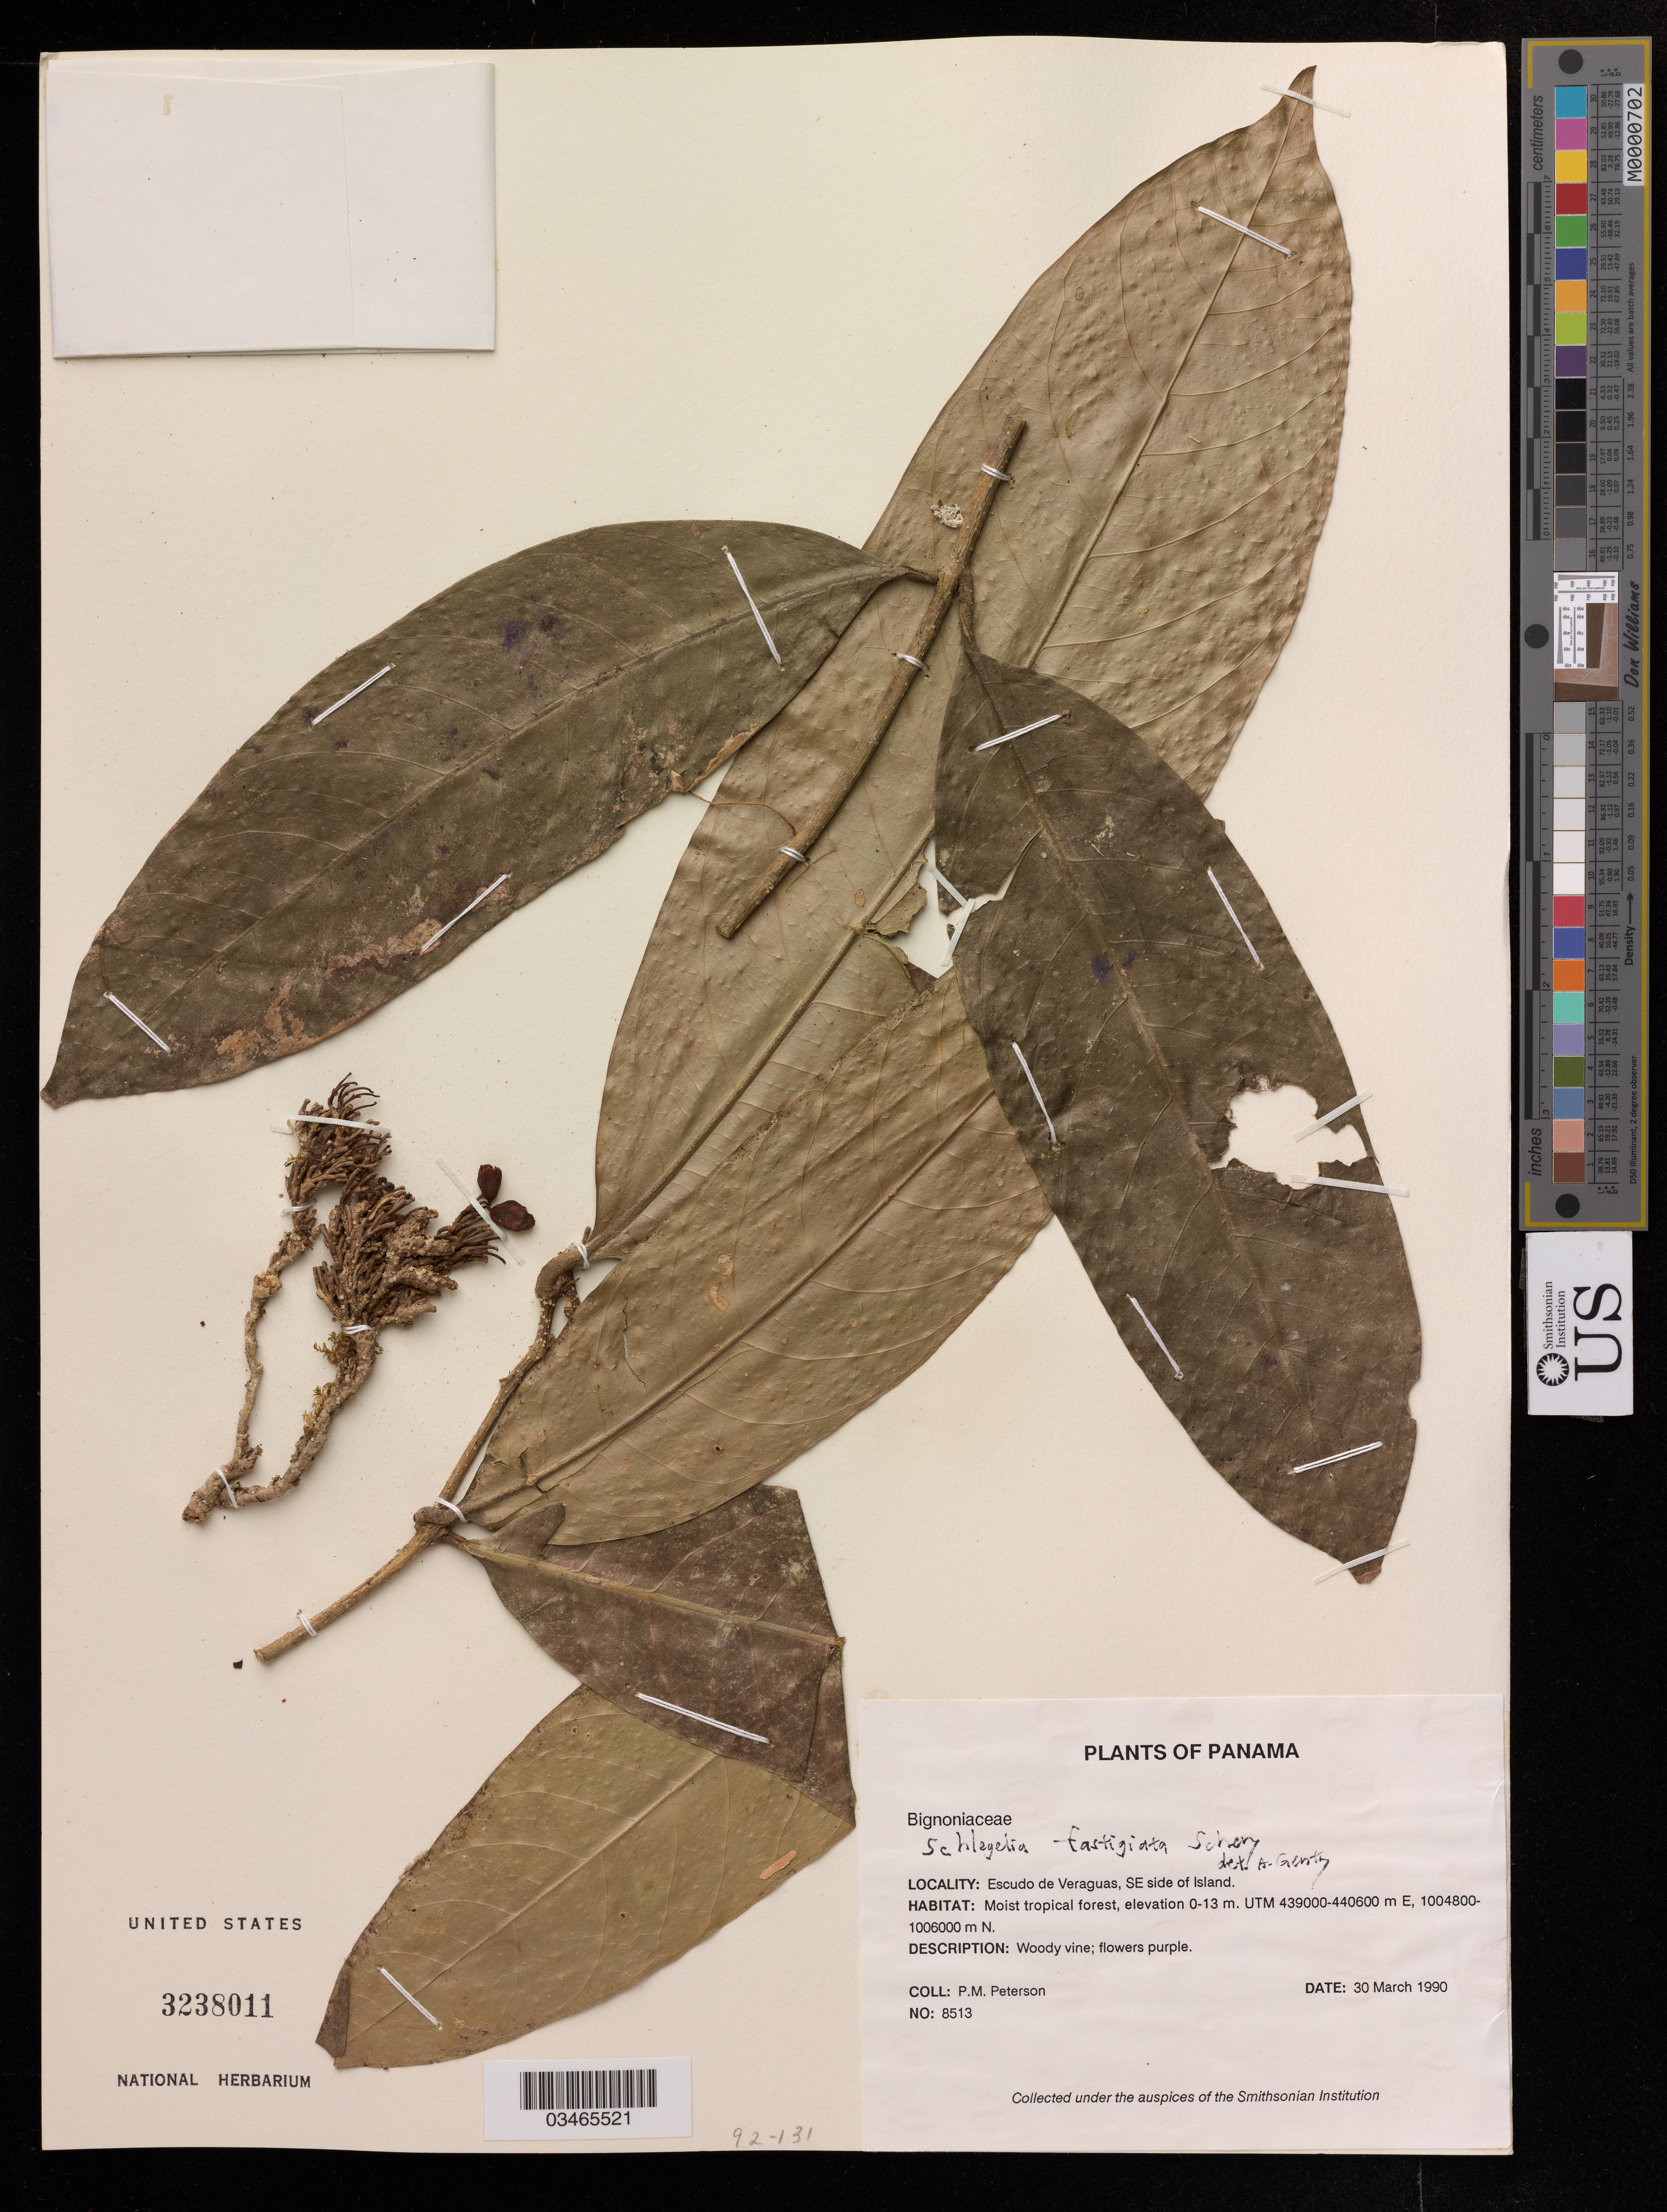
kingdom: Plantae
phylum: Tracheophyta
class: Magnoliopsida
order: Lamiales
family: Schlegeliaceae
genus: Schlegelia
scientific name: Schlegelia fastigiata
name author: Schery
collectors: P. M. Peterson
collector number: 8513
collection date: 1990-03-30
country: Panama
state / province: Veraguas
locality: SE side of Island.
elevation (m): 0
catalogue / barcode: US 3238011